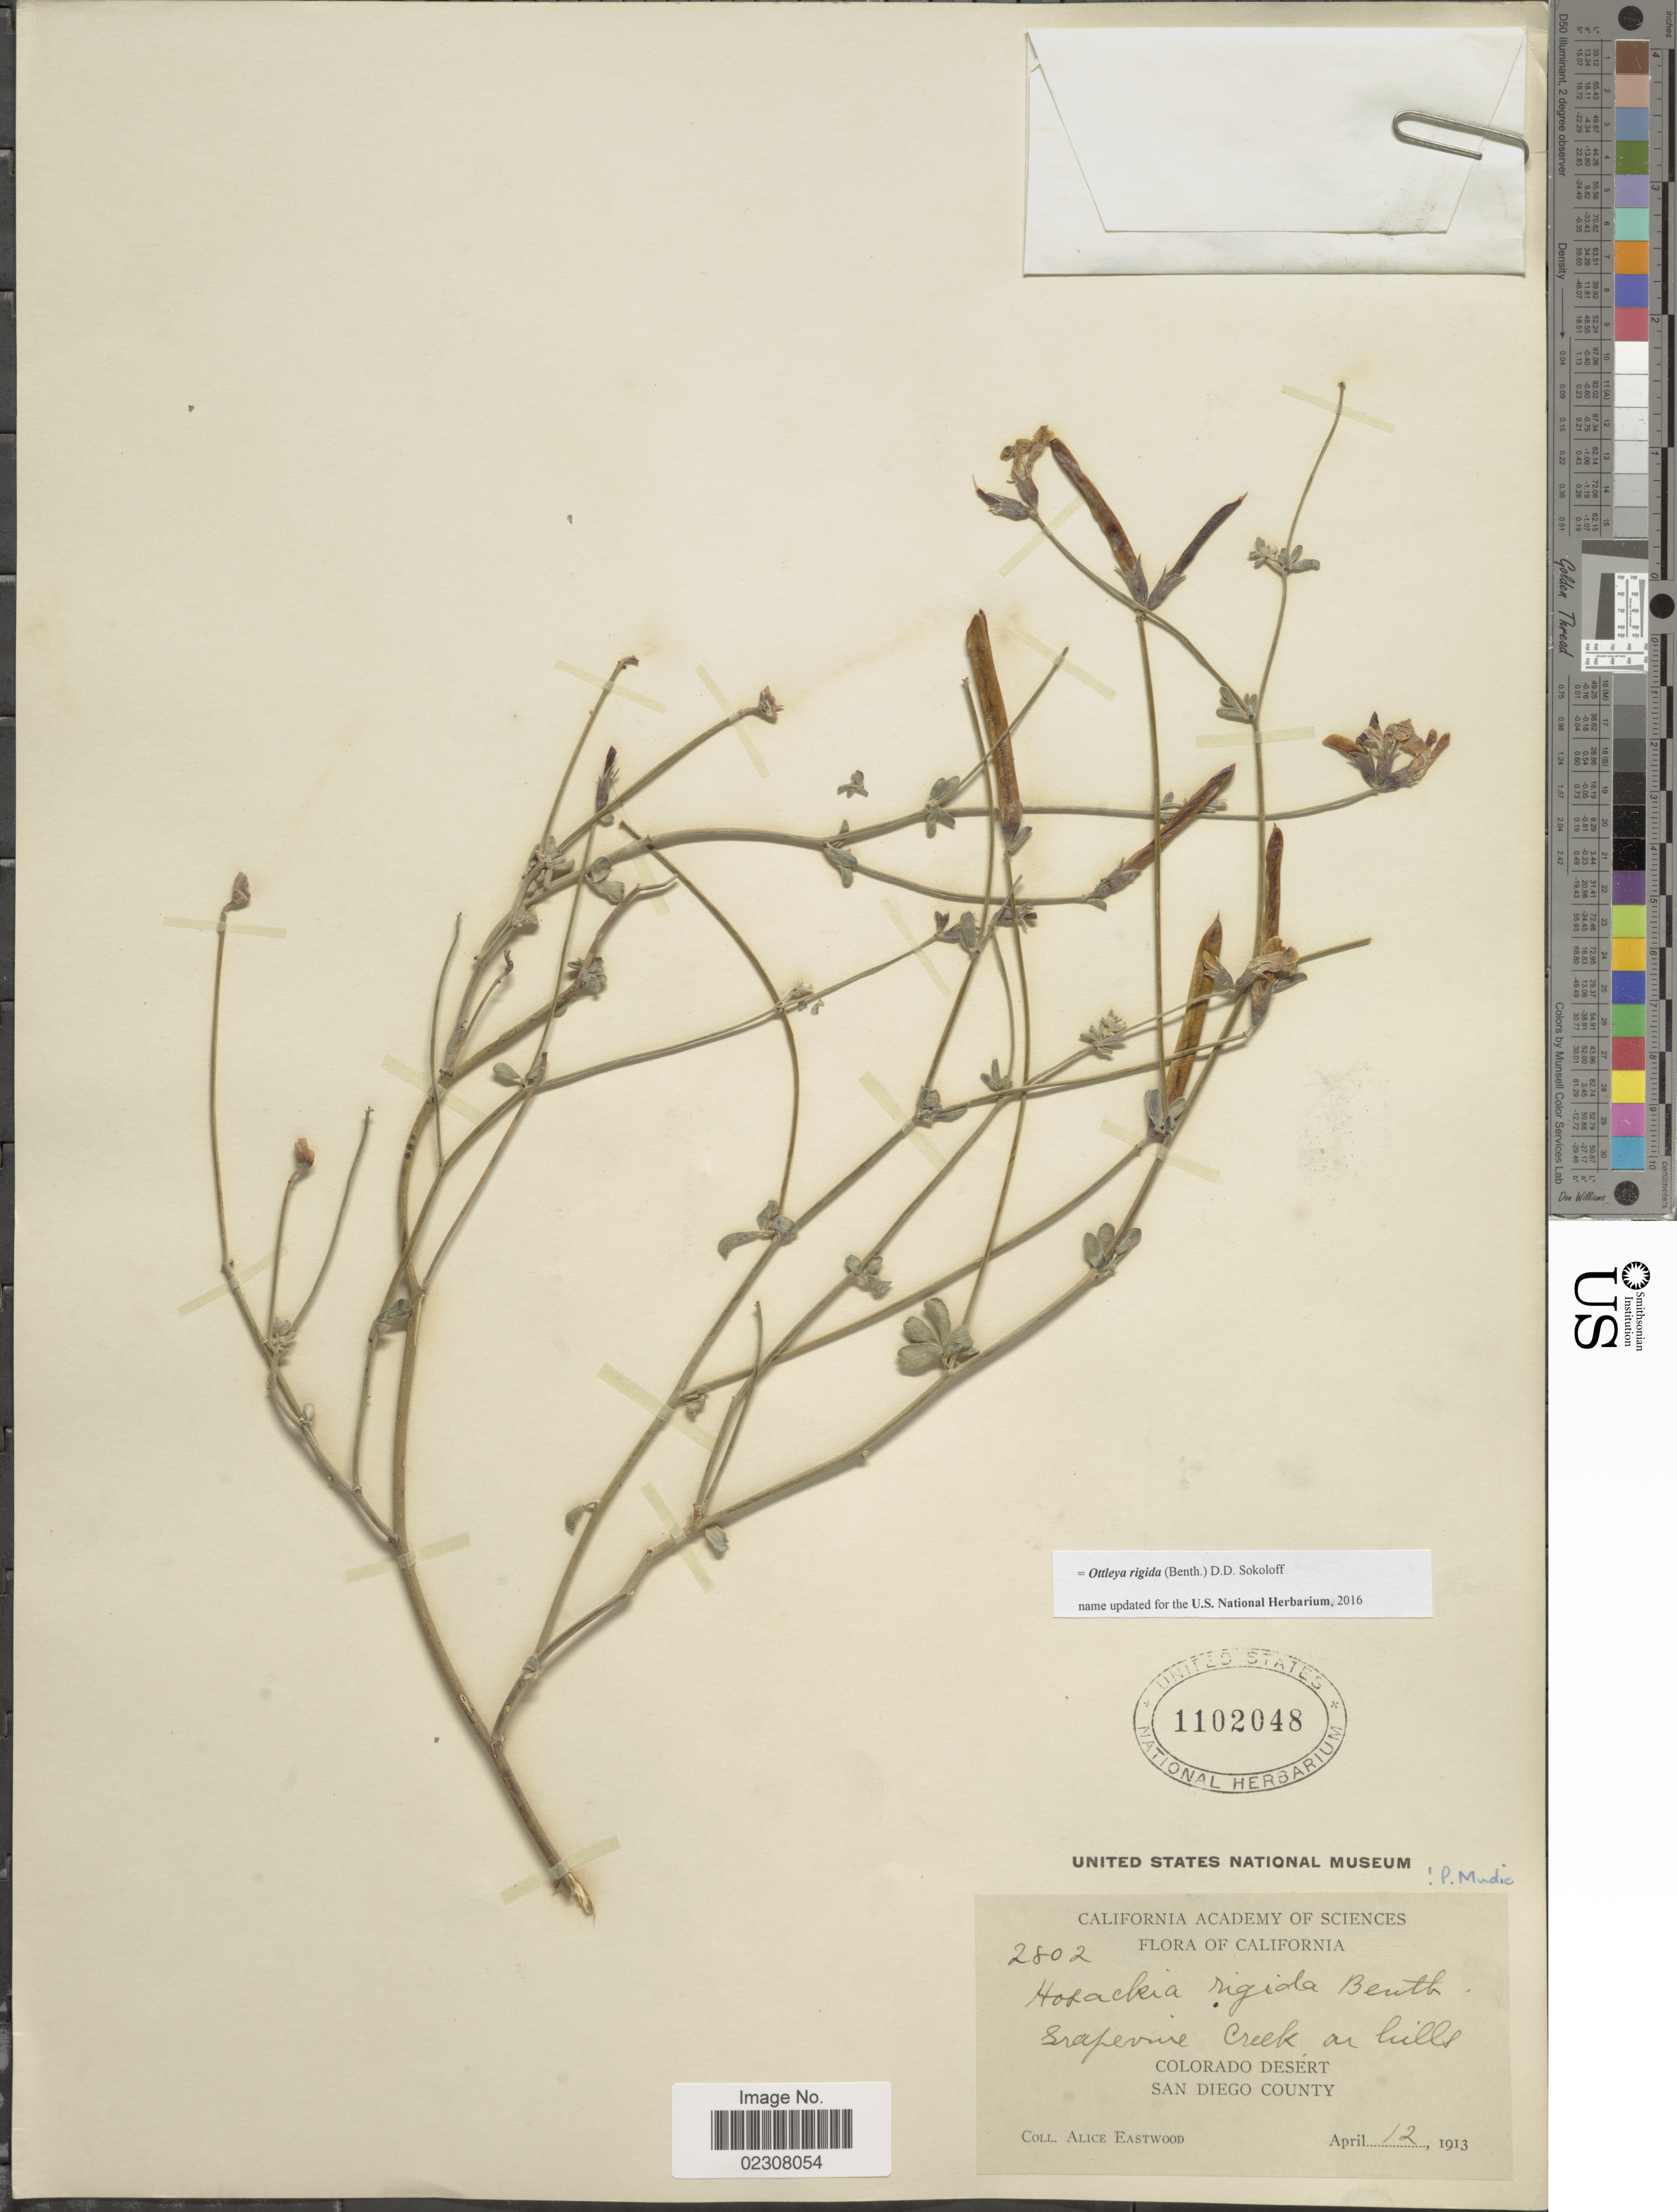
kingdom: Plantae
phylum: Tracheophyta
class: Magnoliopsida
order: Fabales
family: Fabaceae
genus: Ottleya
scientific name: Ottleya rigida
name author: (Benth.) D.D. Sokoloff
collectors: A. Eastwood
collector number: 2802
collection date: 1913-04-12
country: United States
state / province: California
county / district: San Diego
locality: Grapevine Creek, on hills, Colorado Desert, San Diego County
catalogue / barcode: US 1102048